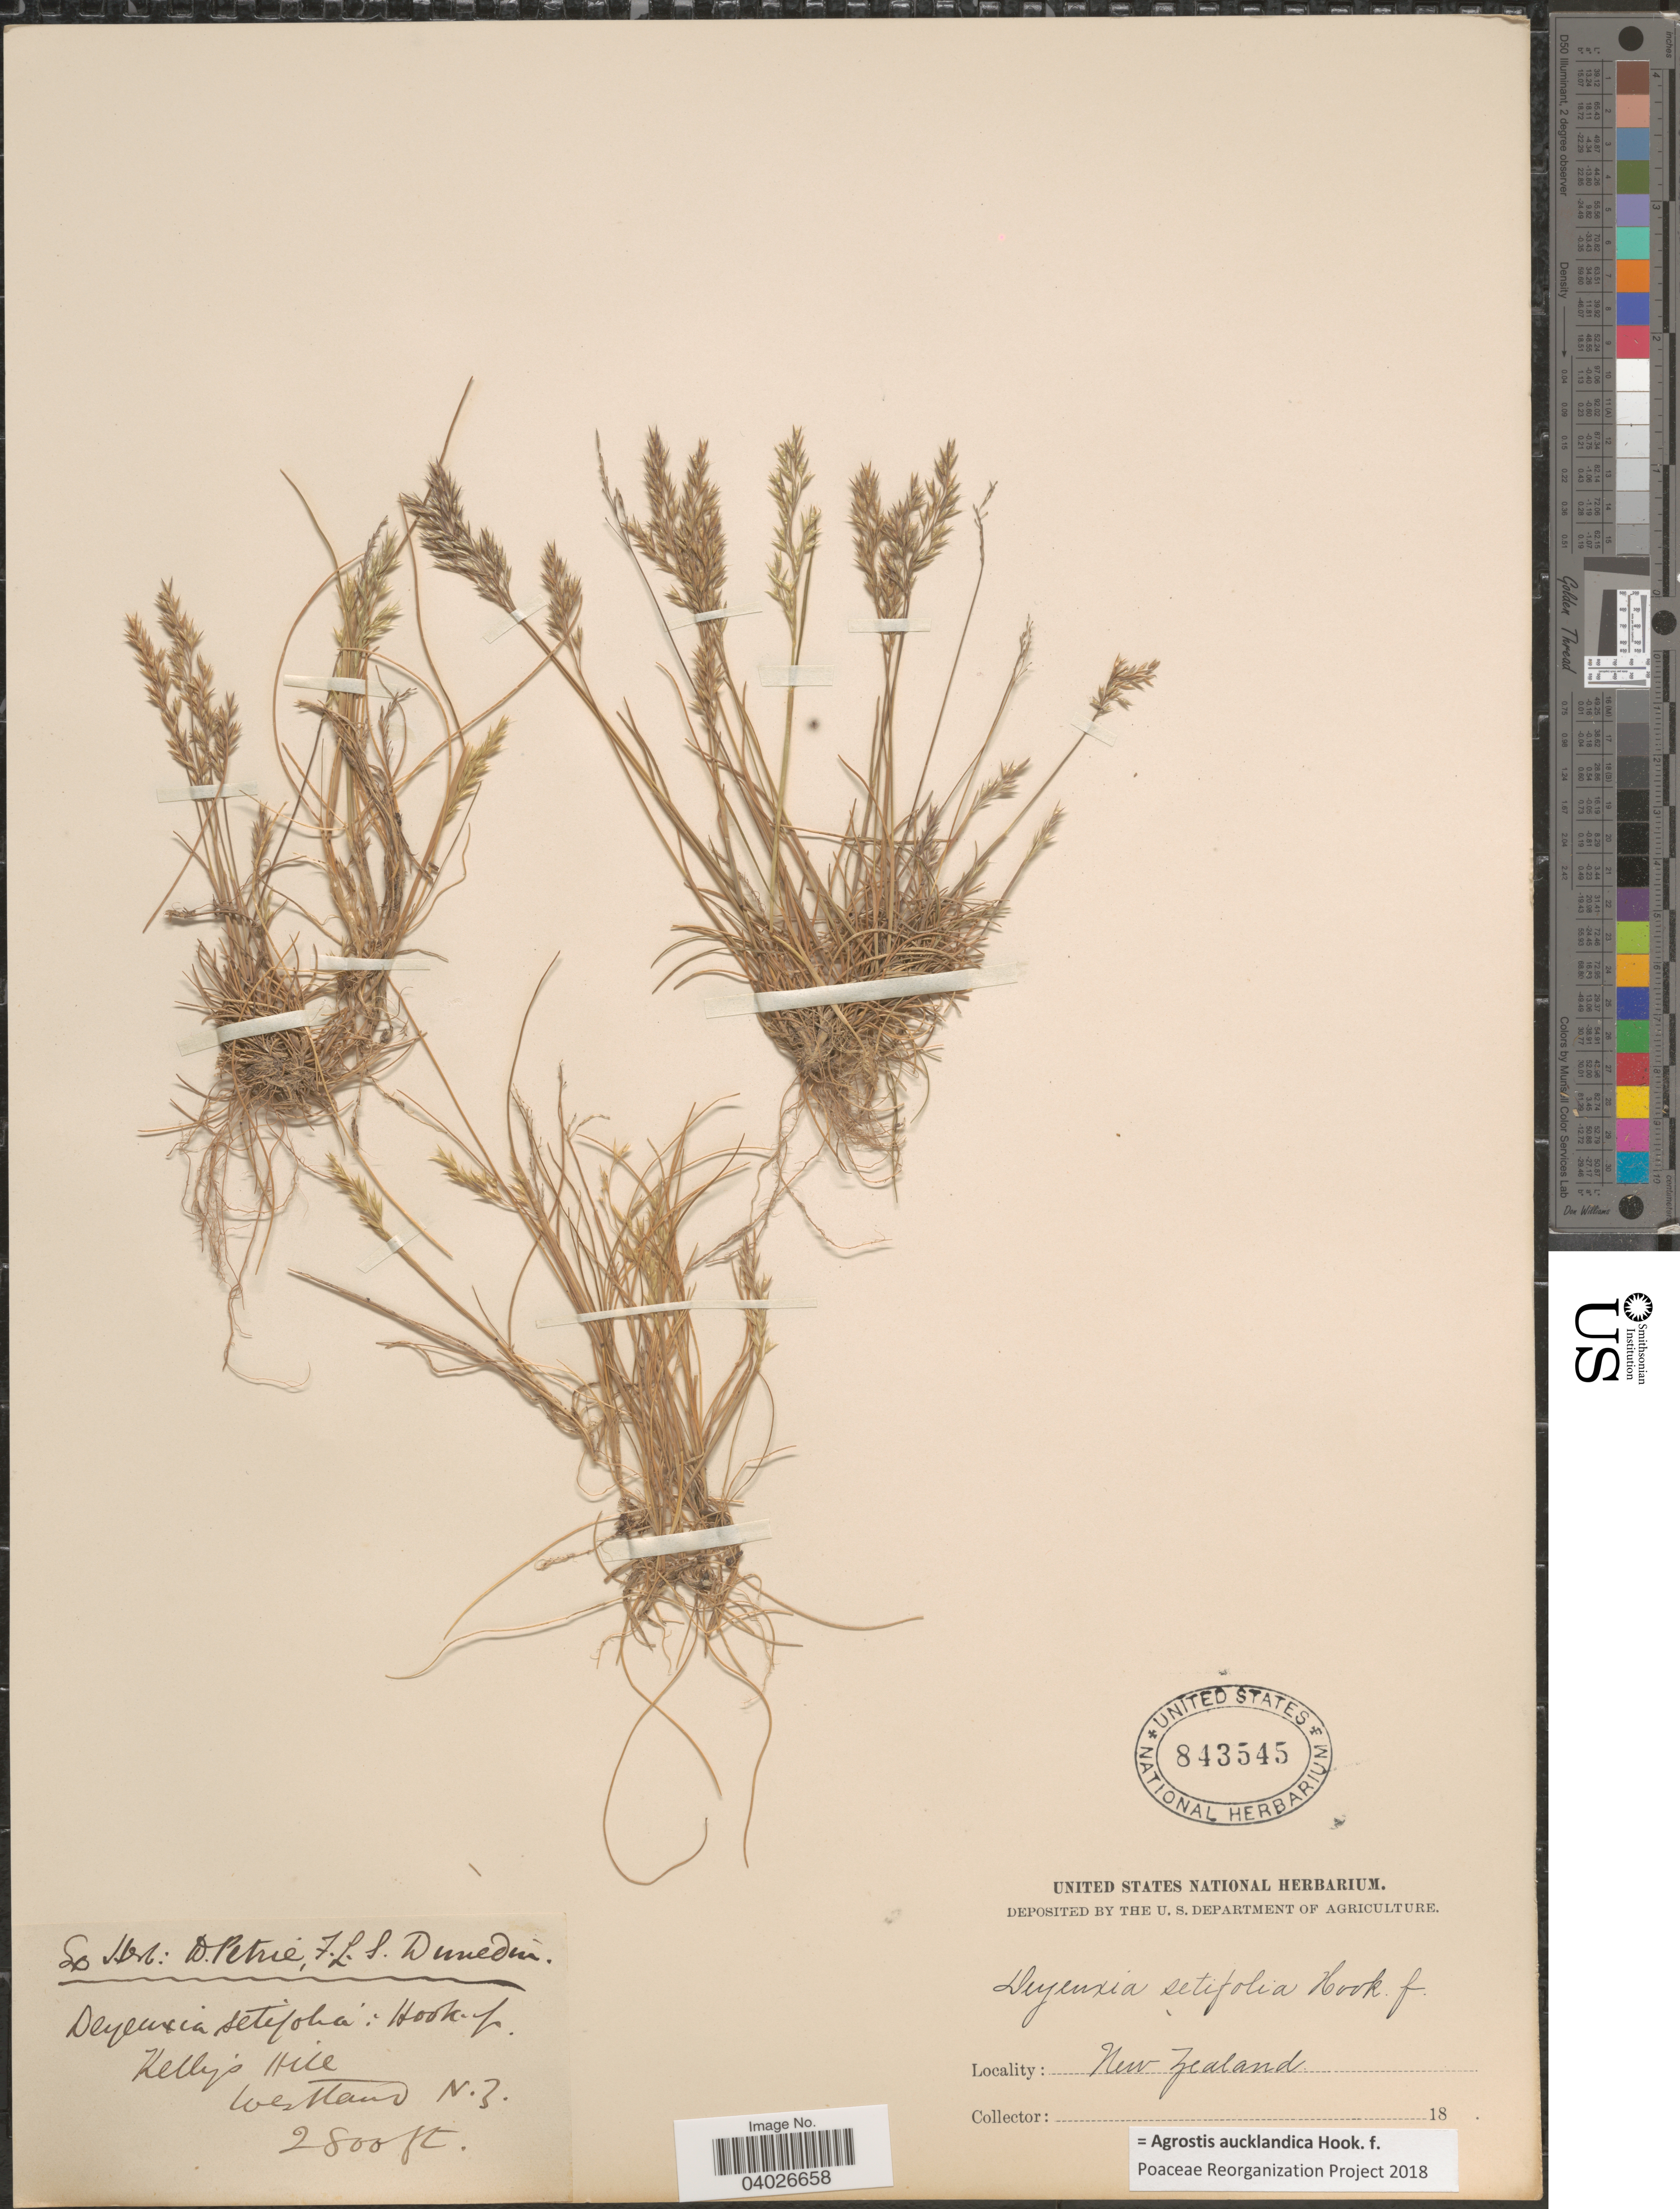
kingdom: Plantae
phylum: Tracheophyta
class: Liliopsida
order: Poales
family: Poaceae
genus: Agrostis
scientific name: Agrostis aucklandica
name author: Hook. f.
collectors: Ex Herb D. Petrie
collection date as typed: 18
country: New Zealand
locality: Kelly's Hill. Westland.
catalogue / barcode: US 843545